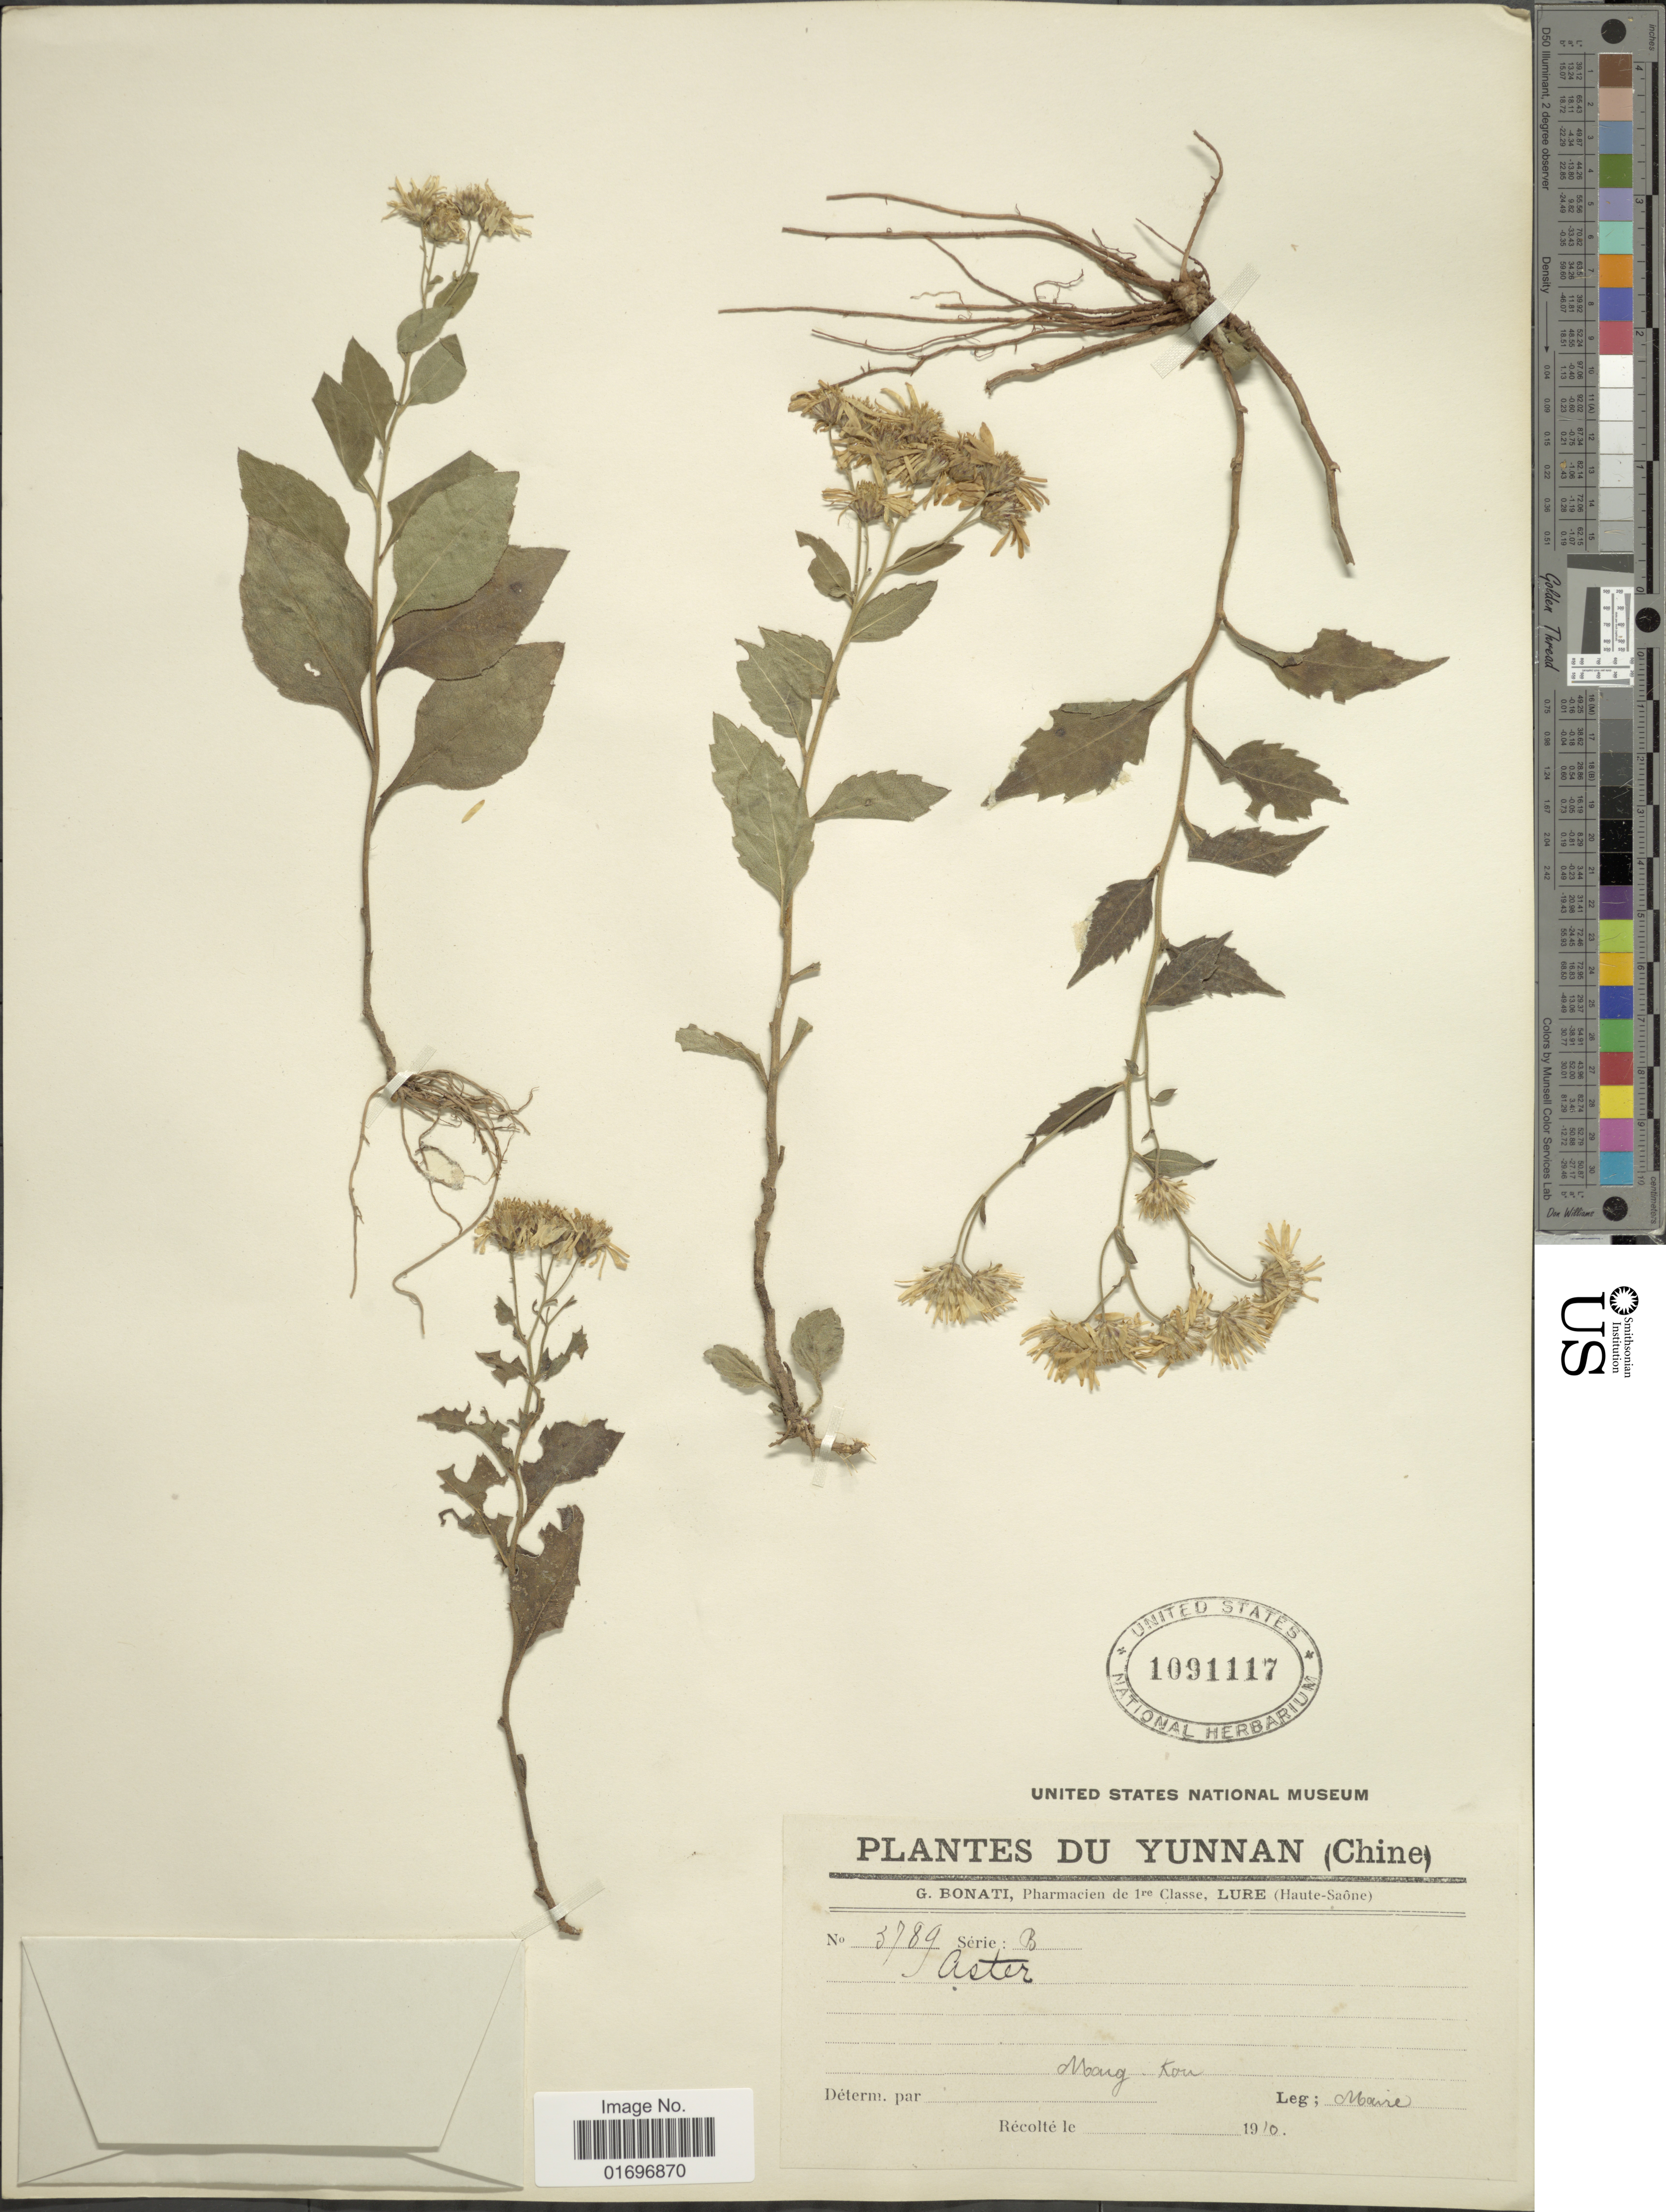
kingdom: Plantae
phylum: Tracheophyta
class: Magnoliopsida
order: Asterales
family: Asteraceae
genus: Aster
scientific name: Aster sp.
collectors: Maire, --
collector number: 3789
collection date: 1910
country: China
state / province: Yunnan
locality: Yunnan (Chine). Mang Kou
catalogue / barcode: US 1091117